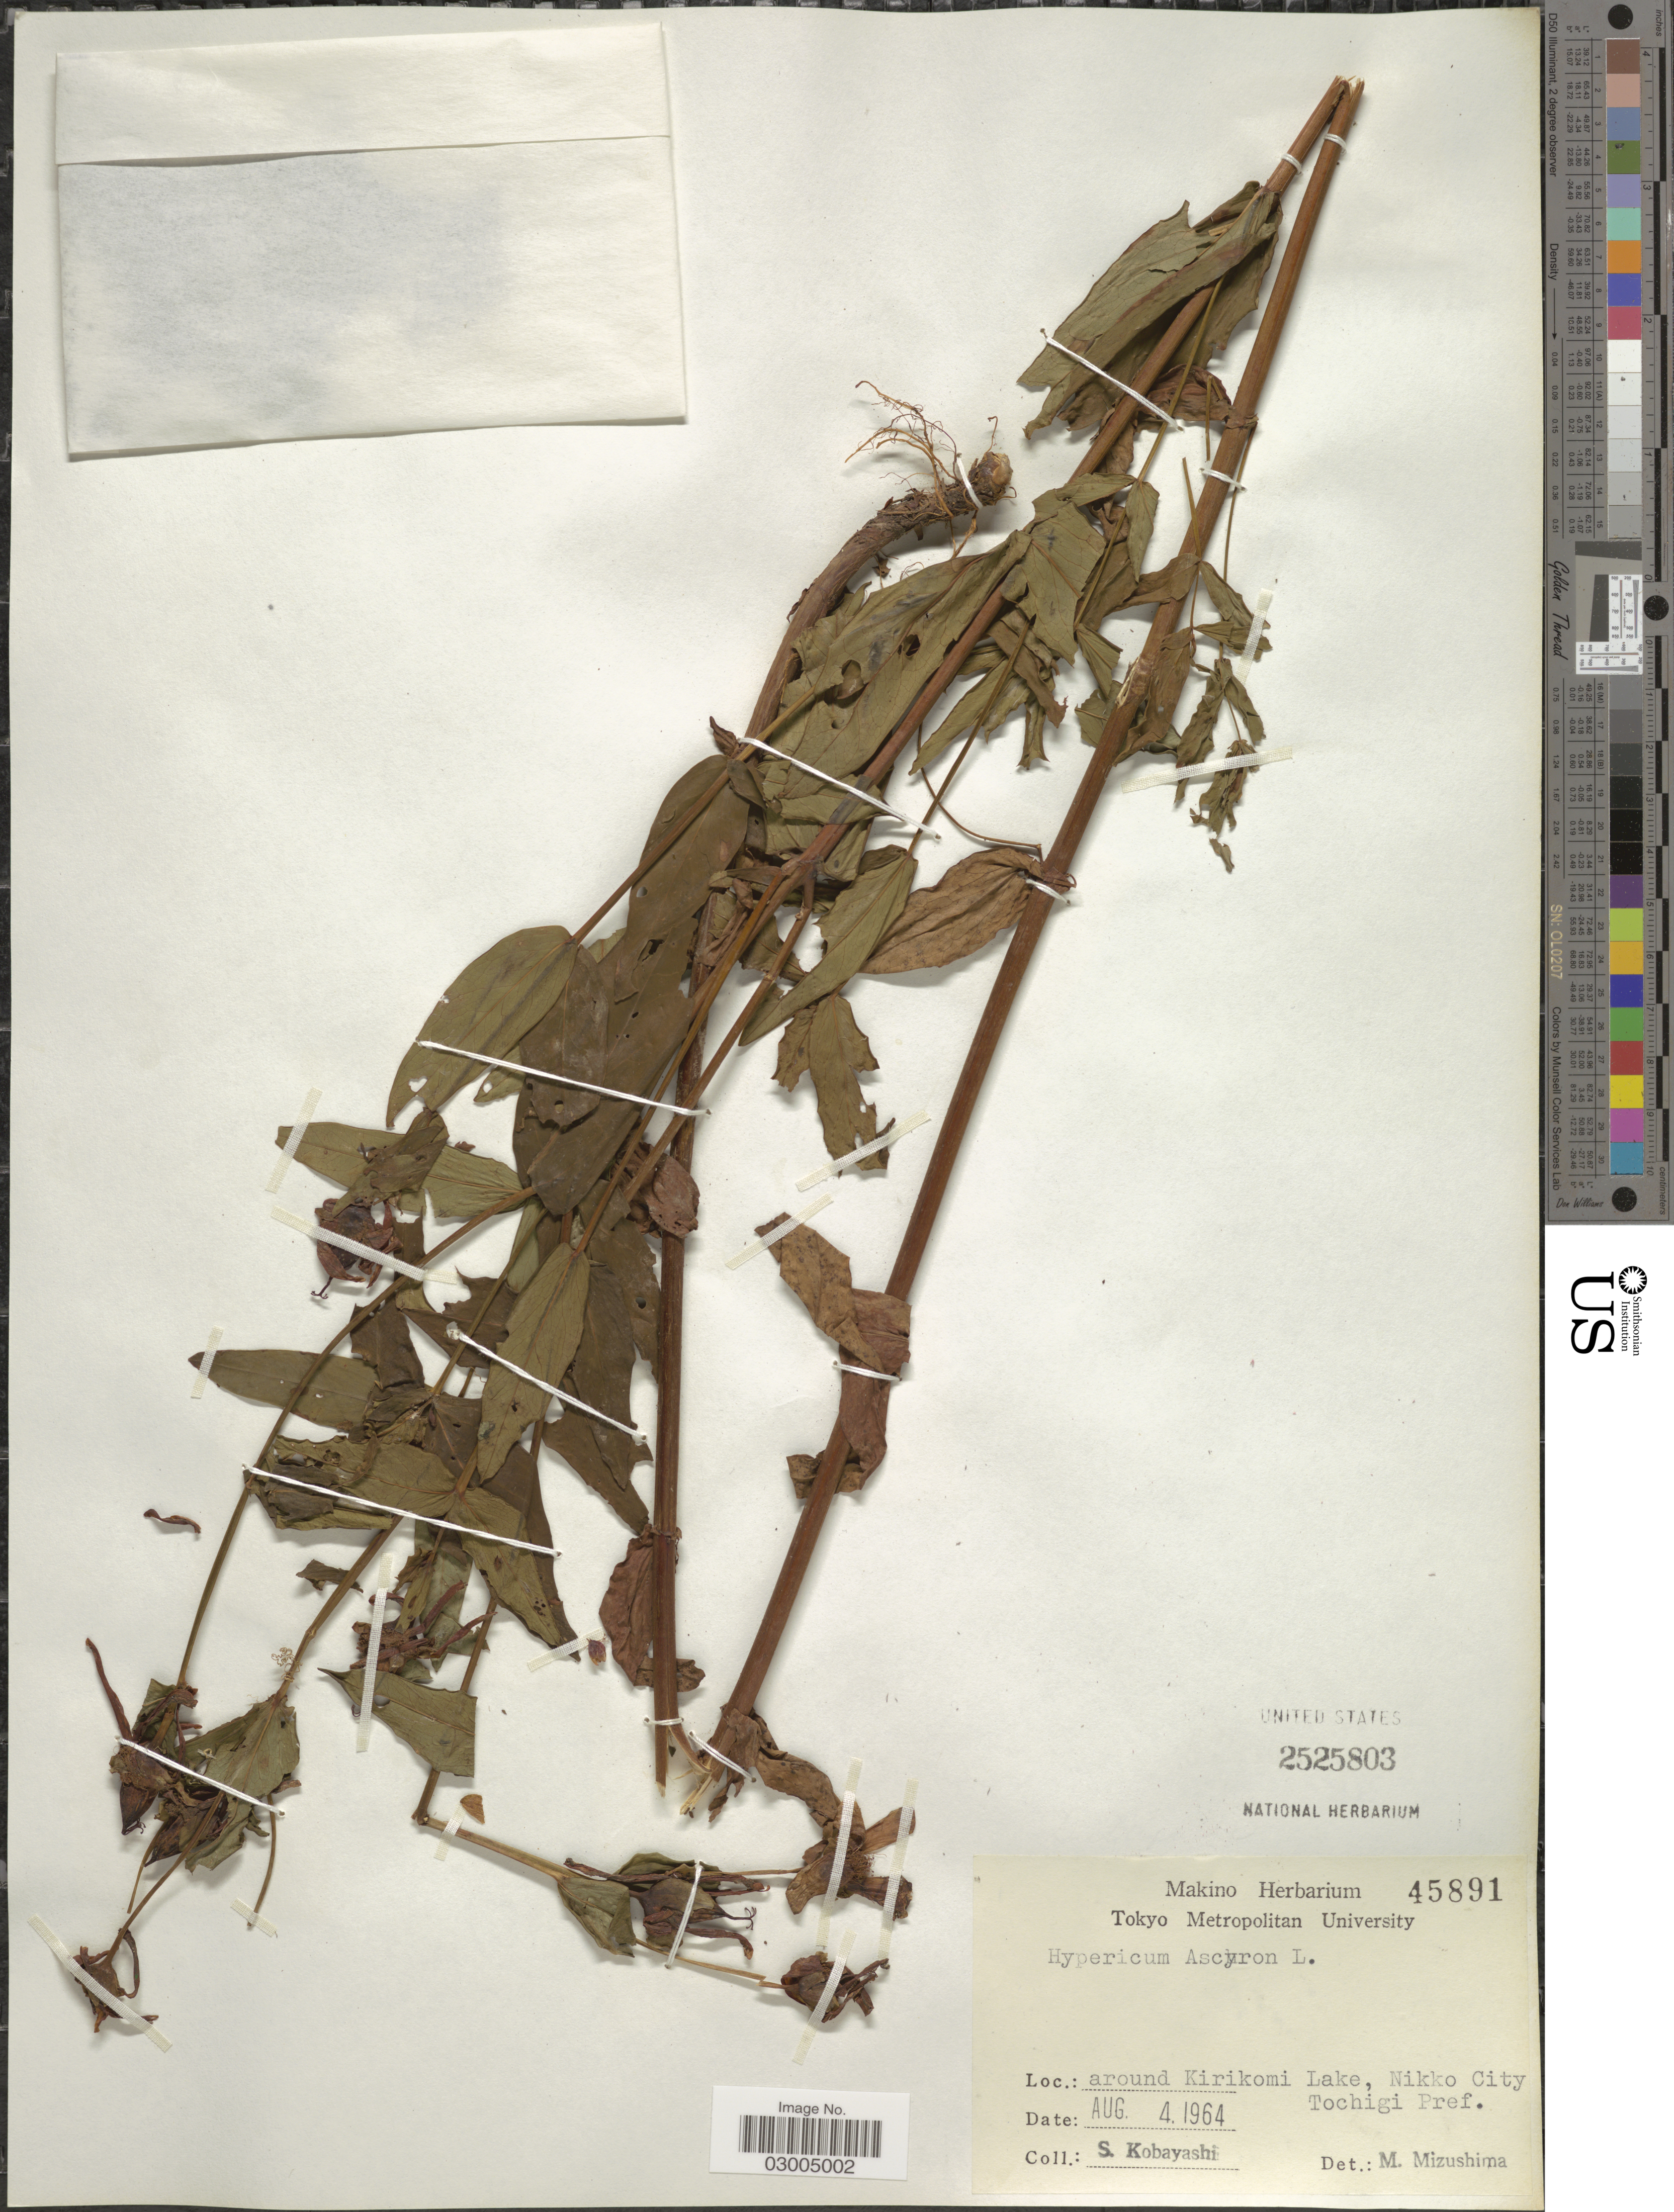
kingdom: Plantae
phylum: Tracheophyta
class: Magnoliopsida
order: Malpighiales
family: Hypericaceae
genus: Hypericum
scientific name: Hypericum ascyron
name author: L.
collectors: S. Kobayashi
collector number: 45891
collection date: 1964-08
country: Japan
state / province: Totigi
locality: Around Kirikomi Lake, Nikko City, Tochigi Pref.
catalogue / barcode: US 2525803